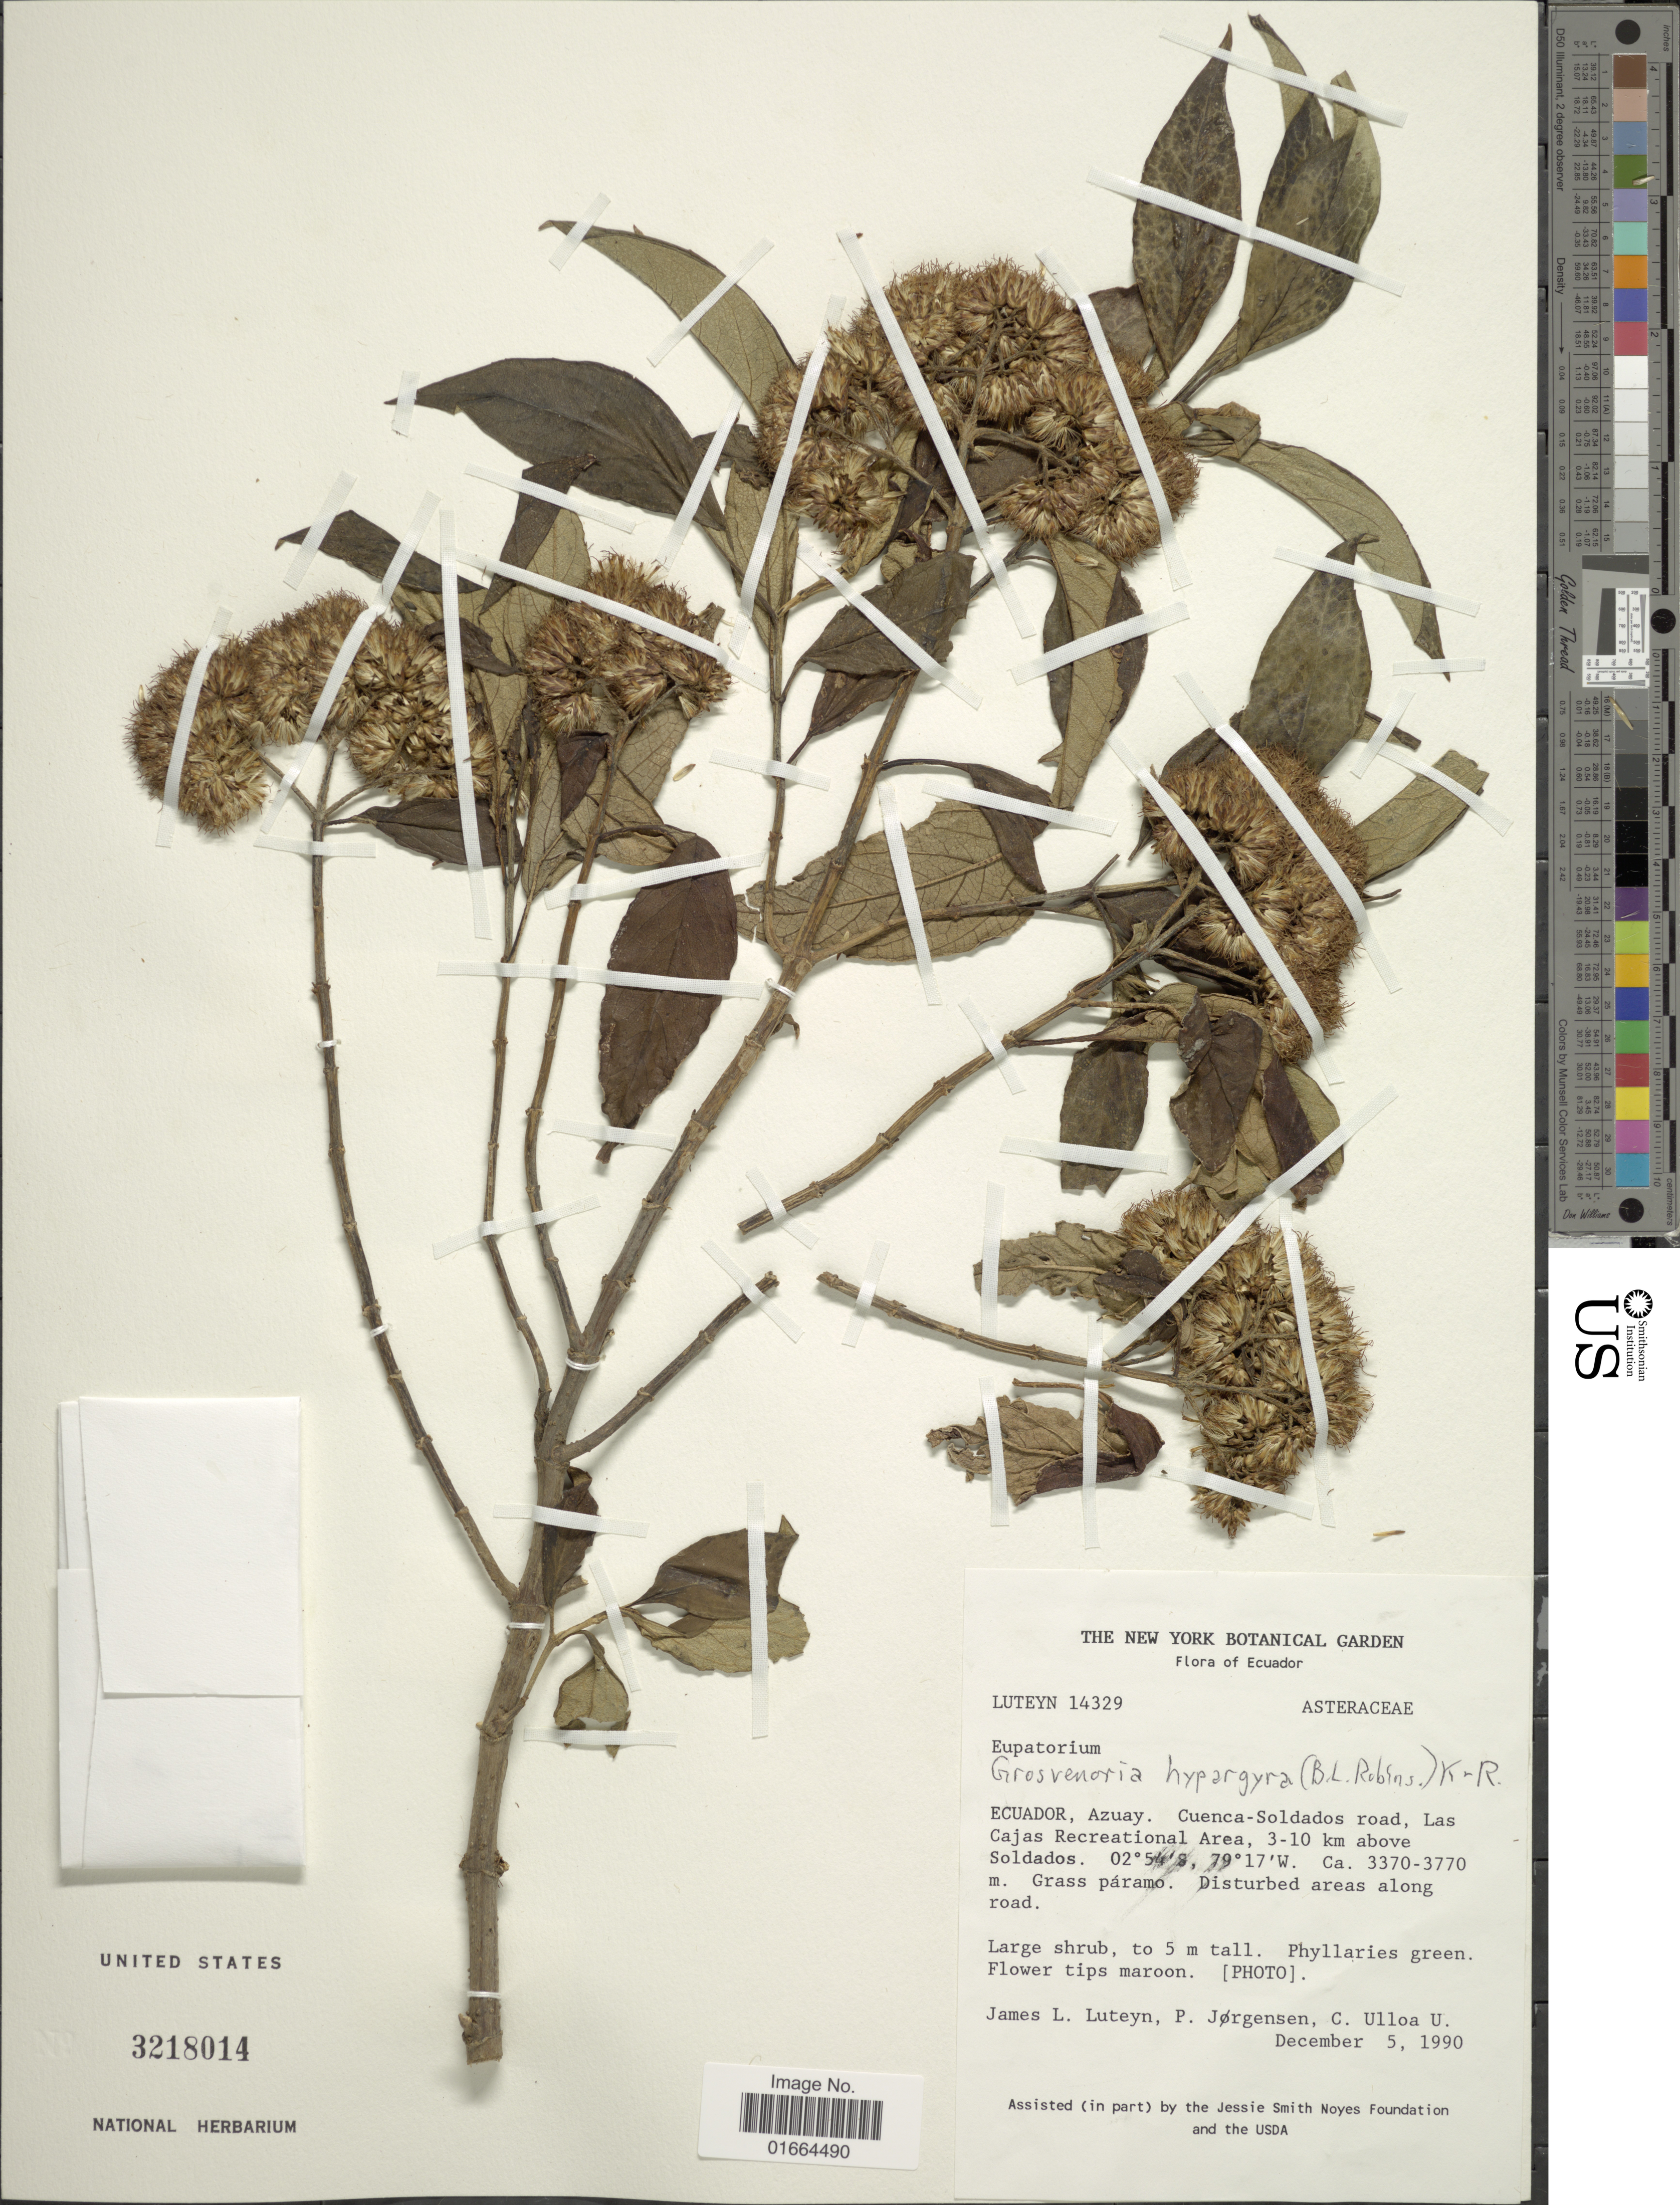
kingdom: Plantae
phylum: Tracheophyta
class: Magnoliopsida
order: Asterales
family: Asteraceae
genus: Grosvenoria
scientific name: Grosvenoria hypargyra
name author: (B.L. Rob.) R.M. King & H. Rob.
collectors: J. L. Luteyn, P. Jörgensen & C. Ulloa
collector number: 14329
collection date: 1990-12-05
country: Ecuador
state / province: Azuay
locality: Azuay, Cuenca-Soldados road, Las Cajas Recreationl Area, 3-10 km above Soldados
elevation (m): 3370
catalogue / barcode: US 3218014